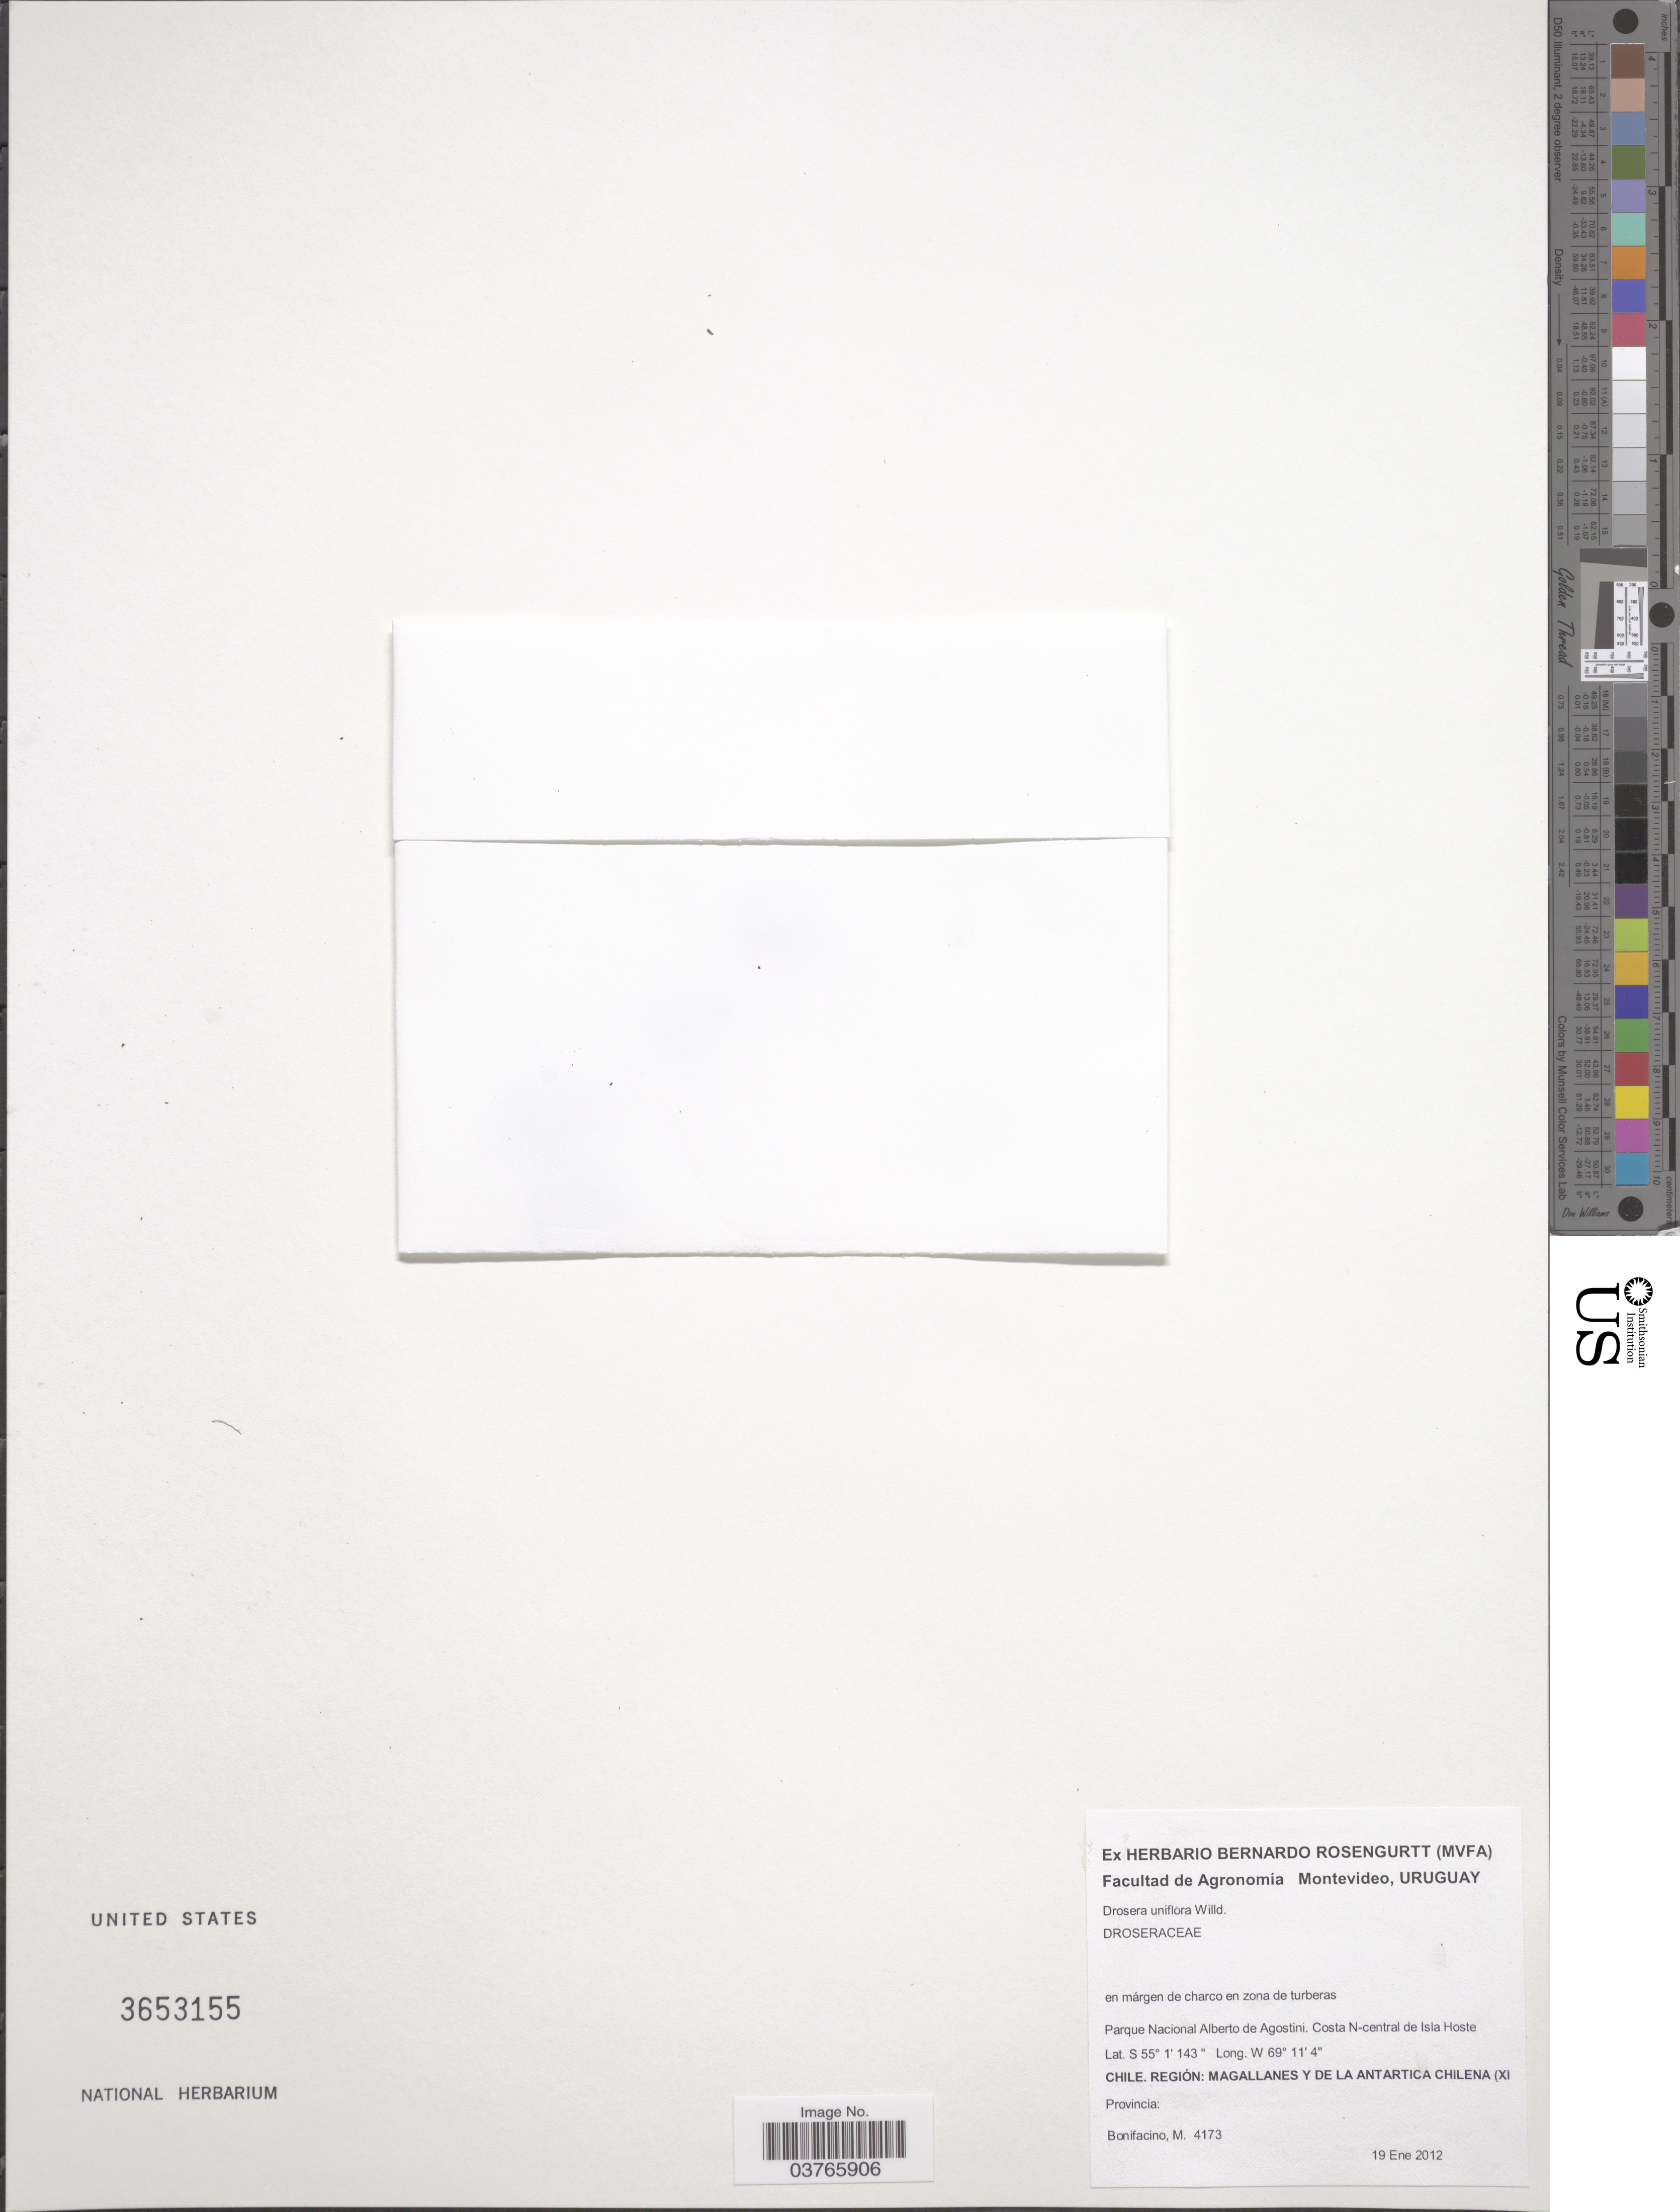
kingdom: Plantae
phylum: Tracheophyta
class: Magnoliopsida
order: Caryophyllales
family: Droseraceae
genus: Drosera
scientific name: Drosera uniflora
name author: Willd.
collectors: M. Bonifacino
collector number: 4173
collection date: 2012-01-19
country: Chile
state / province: Magallanes y de la Antártica Chilena (XII)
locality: Parque Nacional Alberto de Agostini. Costa N-central de Isla Hoste. Chile. Región.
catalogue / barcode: US 3653155